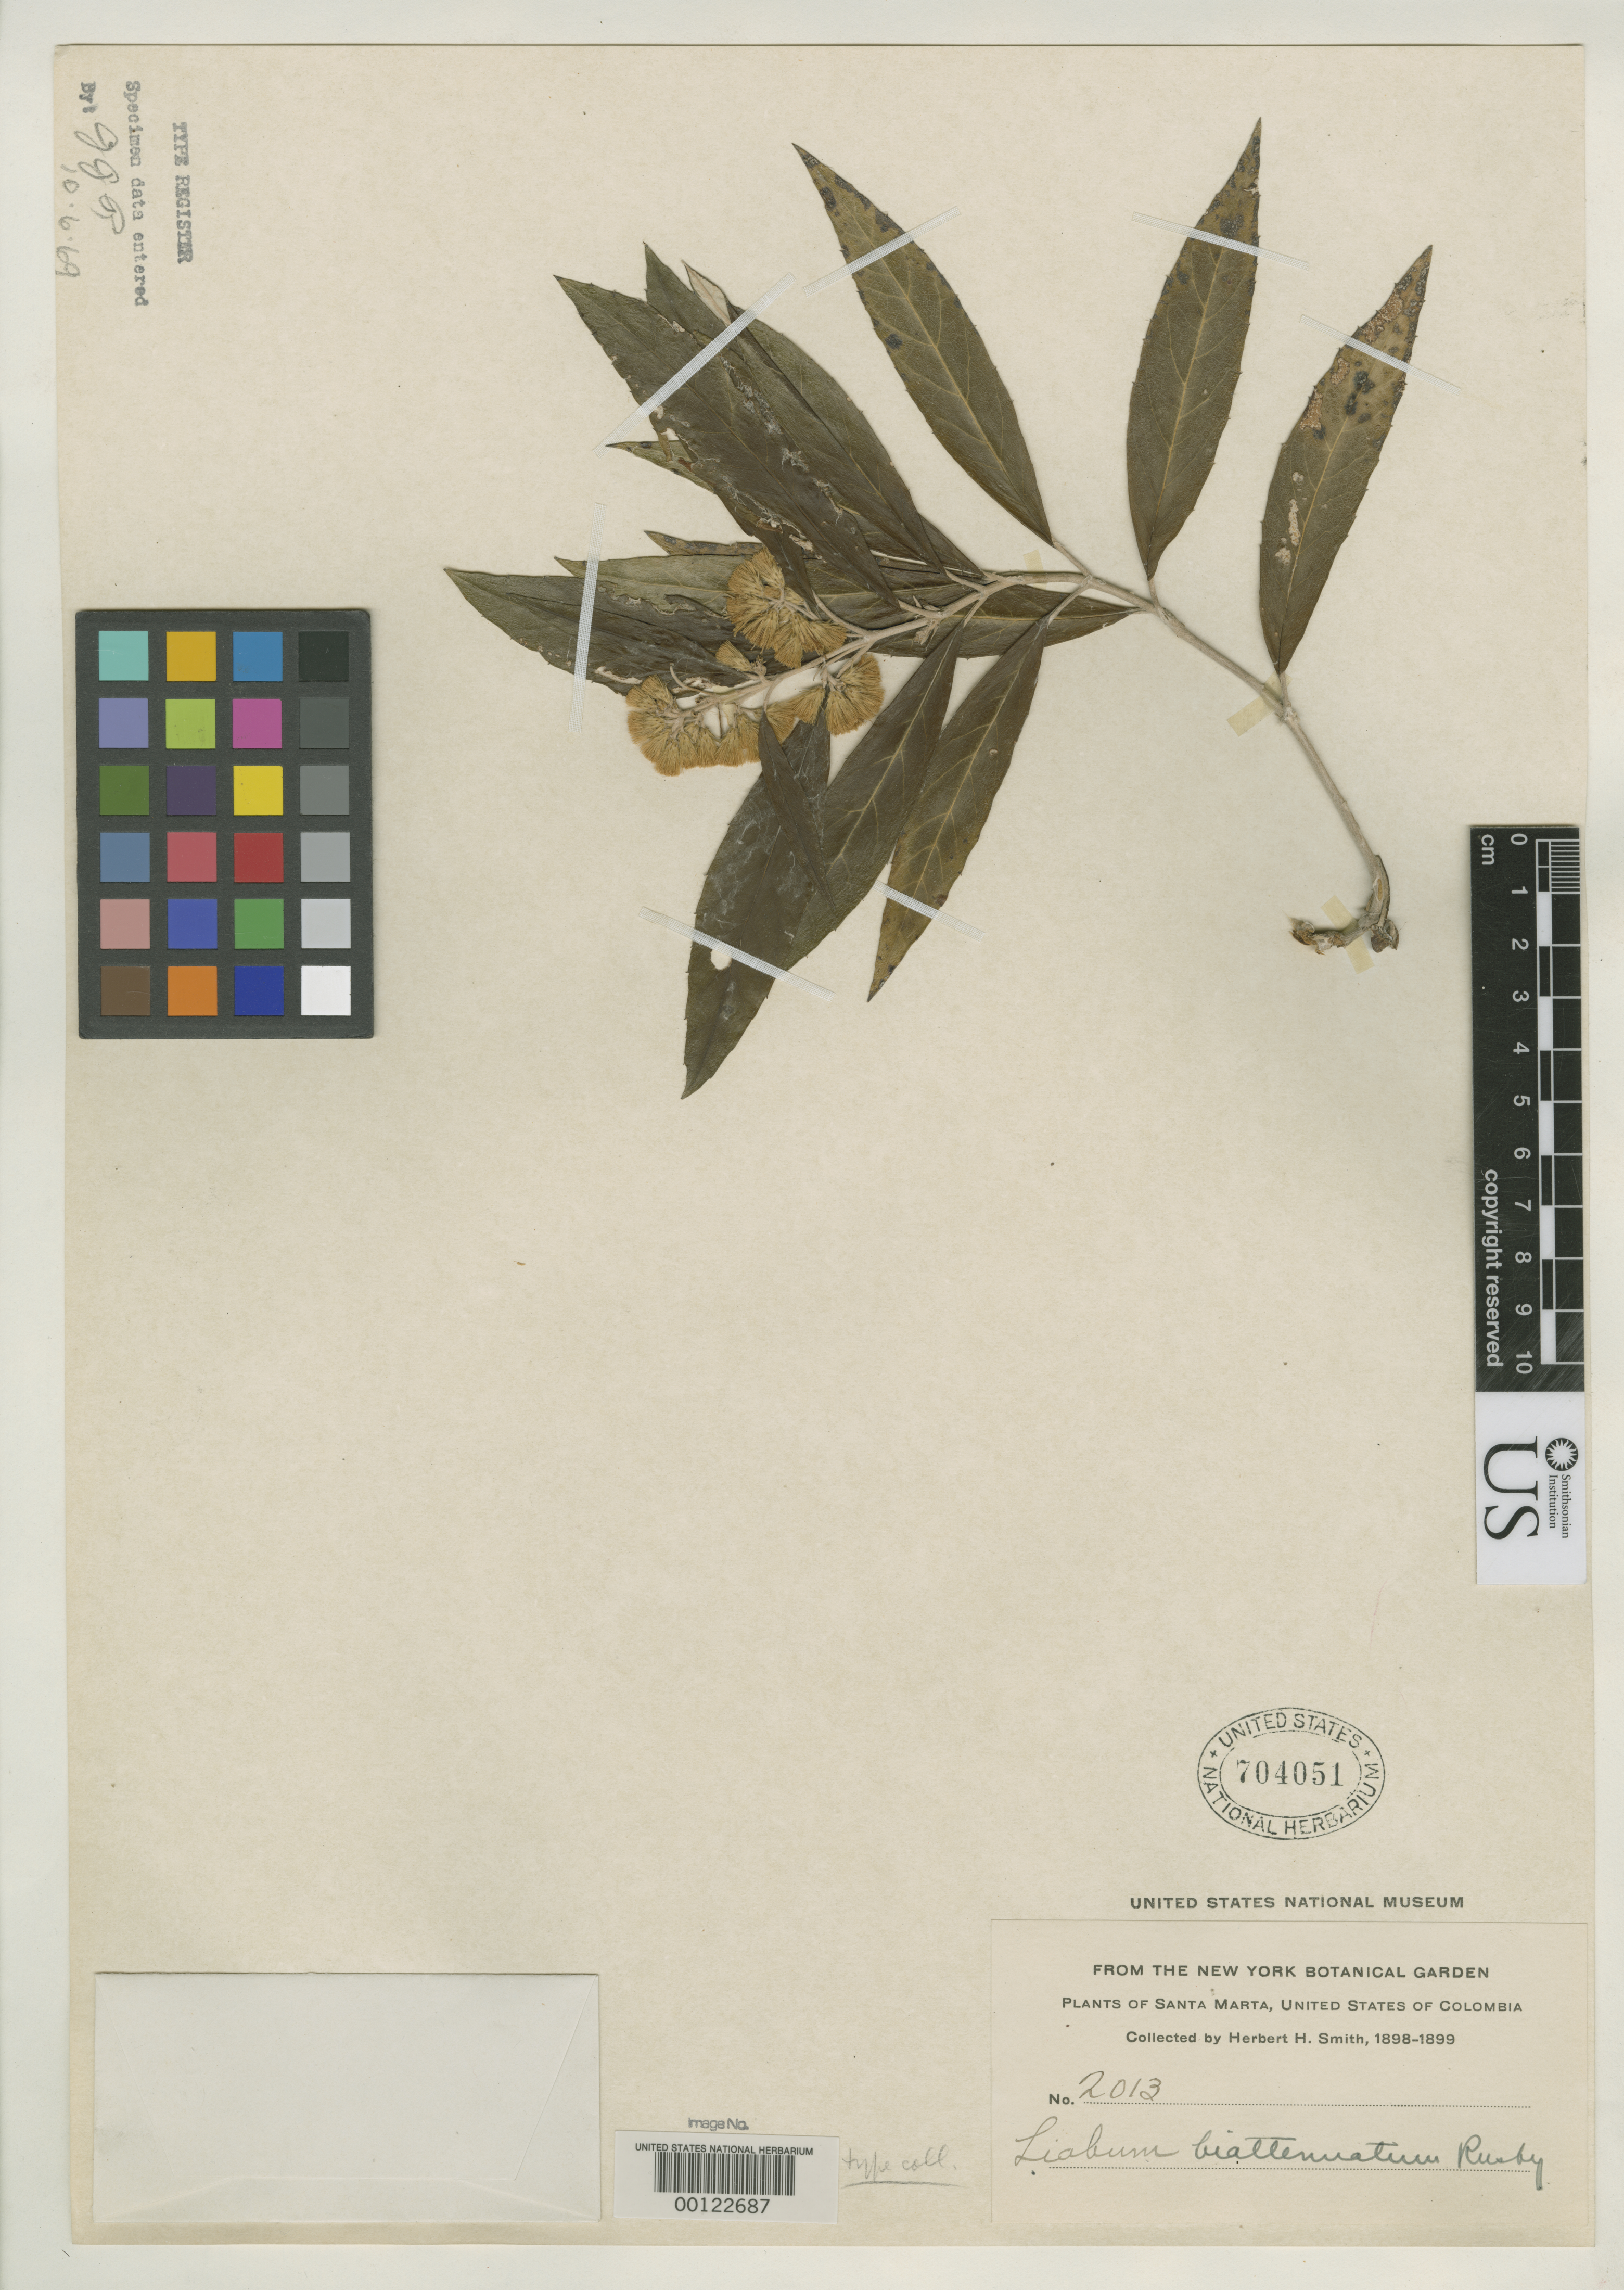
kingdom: Plantae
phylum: Tracheophyta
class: Magnoliopsida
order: Asterales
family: Asteraceae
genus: Liabum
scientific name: Liabum biattenuatum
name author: Rusby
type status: Isotype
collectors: Herbert H. Smith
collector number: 2013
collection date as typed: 19 Jan 1899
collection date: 1899-01-19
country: Colombia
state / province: Magdalena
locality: Santa Marta.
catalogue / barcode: US 704051